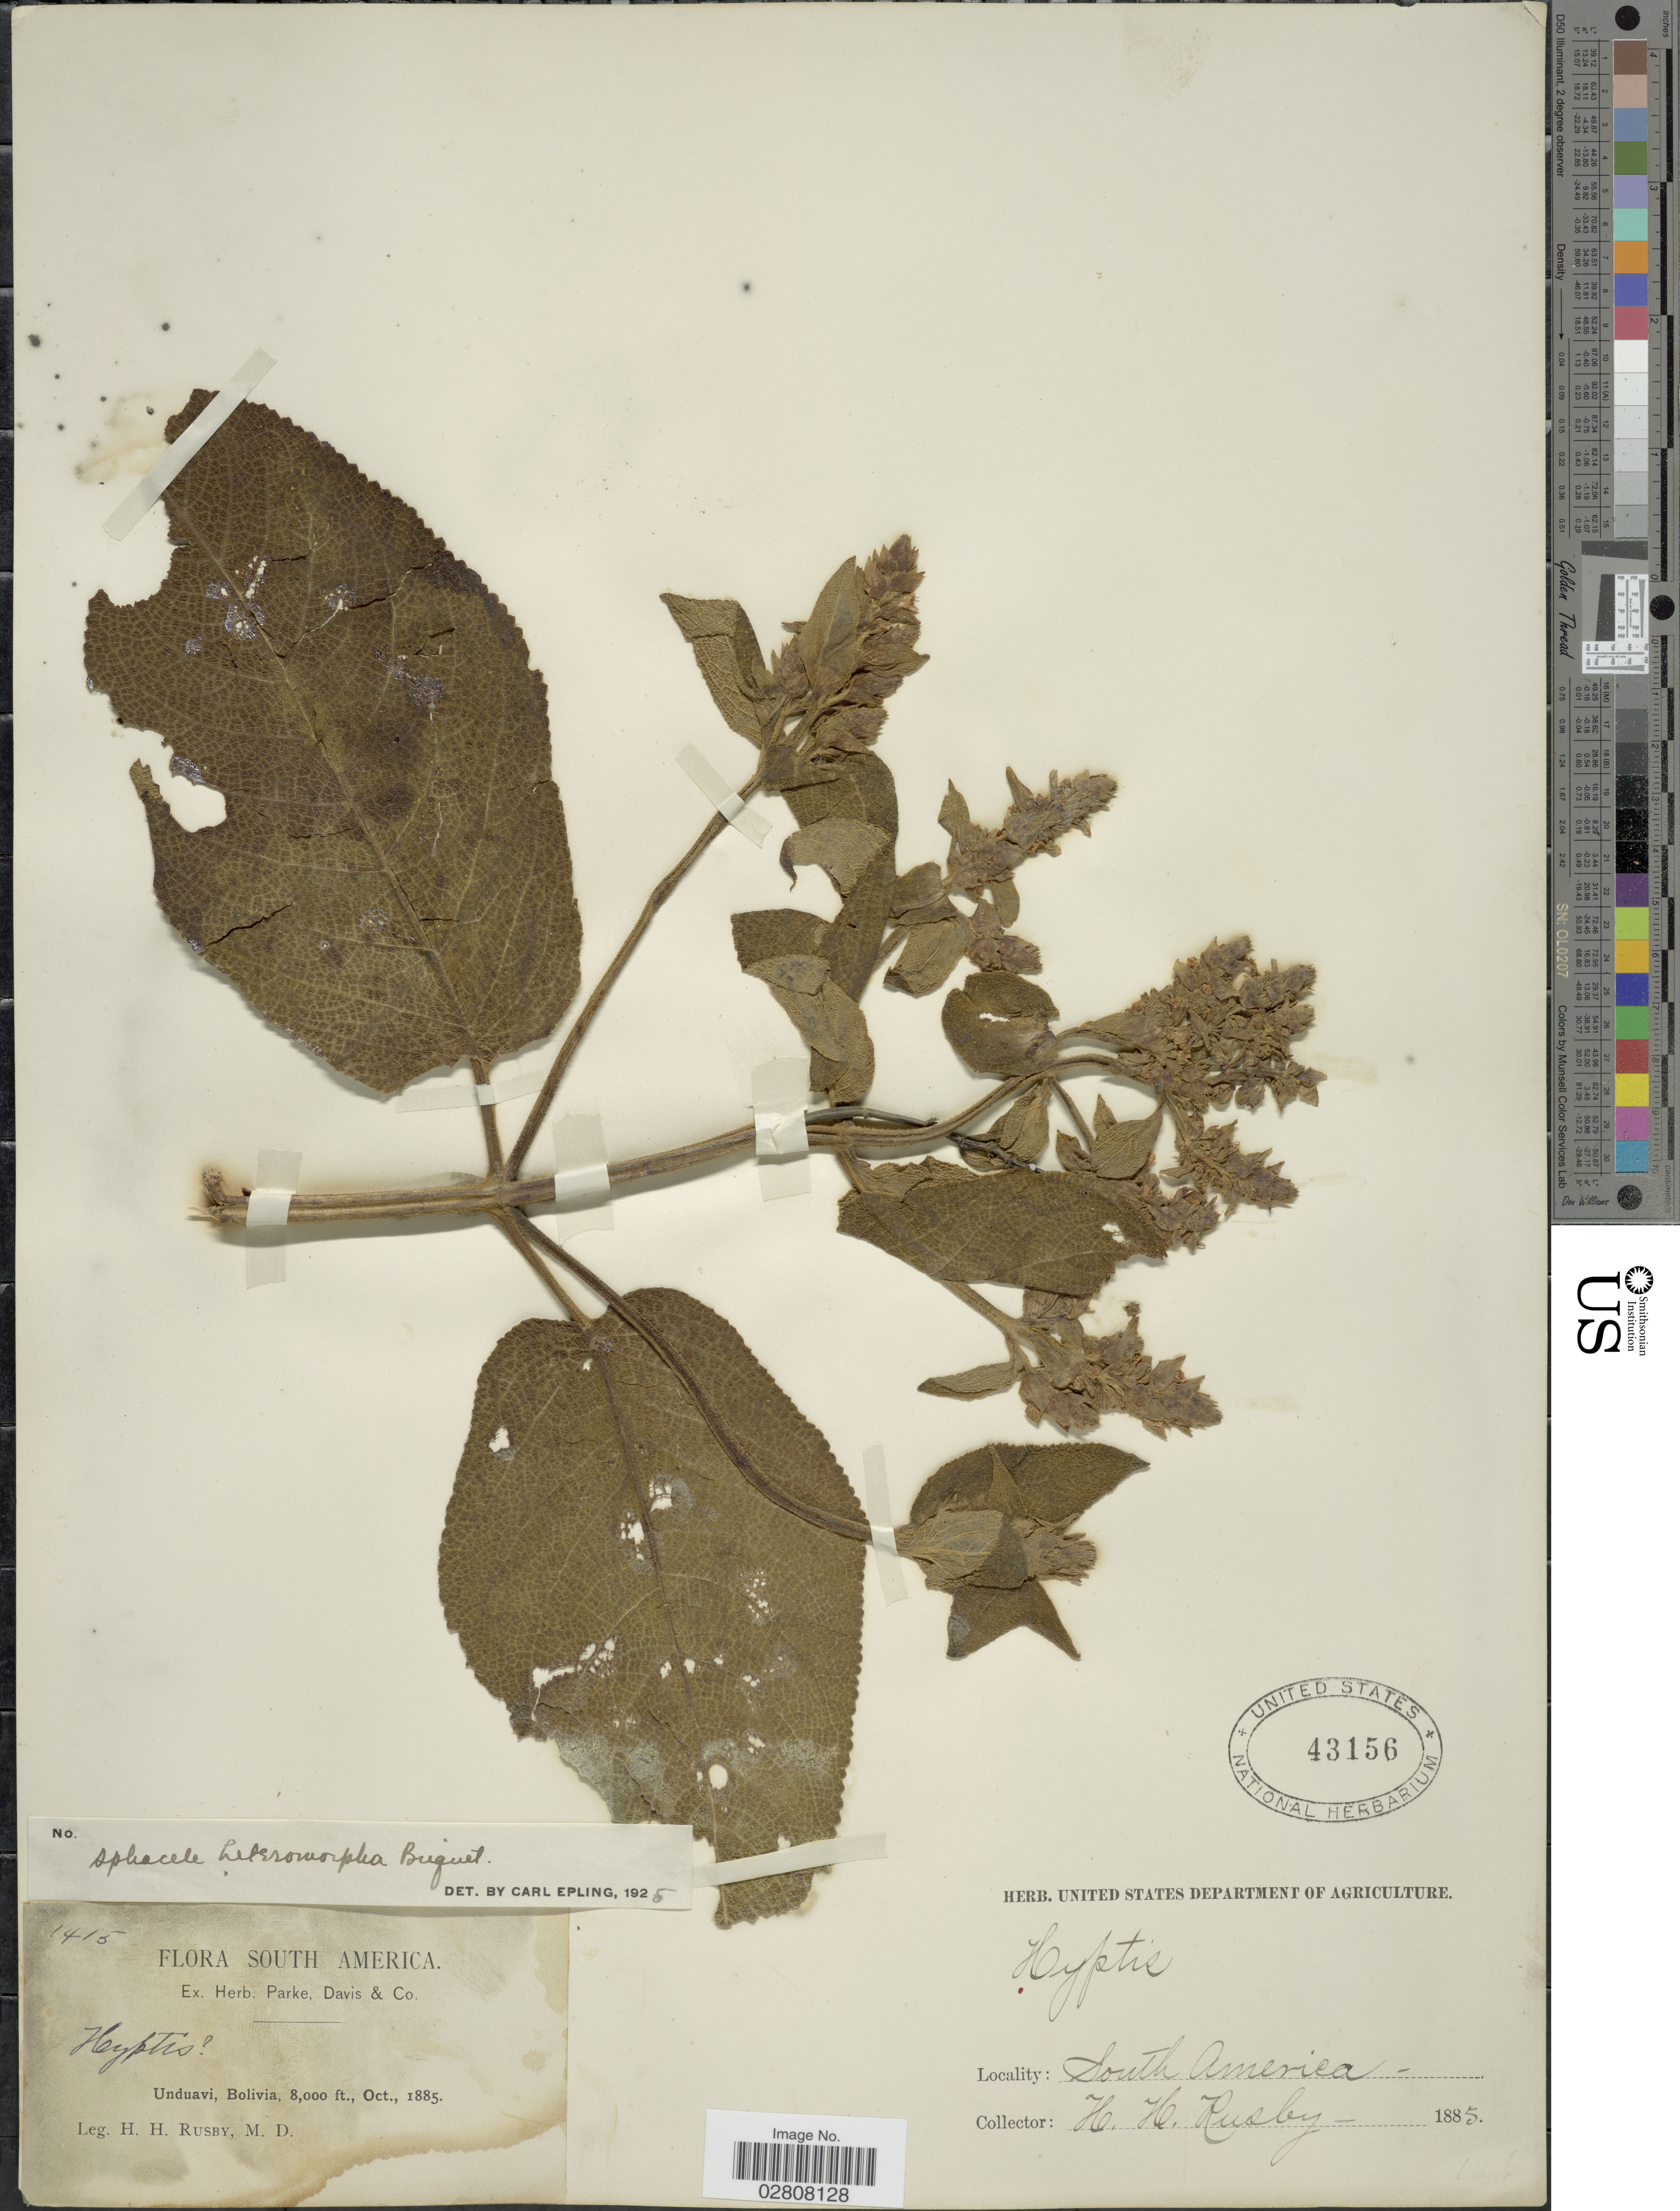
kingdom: Plantae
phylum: Tracheophyta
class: Magnoliopsida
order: Lamiales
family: Lamiaceae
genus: Lepechinia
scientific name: Lepechinia heteromorpha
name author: (Briq.) Epling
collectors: H. H. Rusby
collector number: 1415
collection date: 1885-10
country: Bolivia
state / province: La Paz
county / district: Nor Yungas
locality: Unduavi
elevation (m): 2438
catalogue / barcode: US 43156